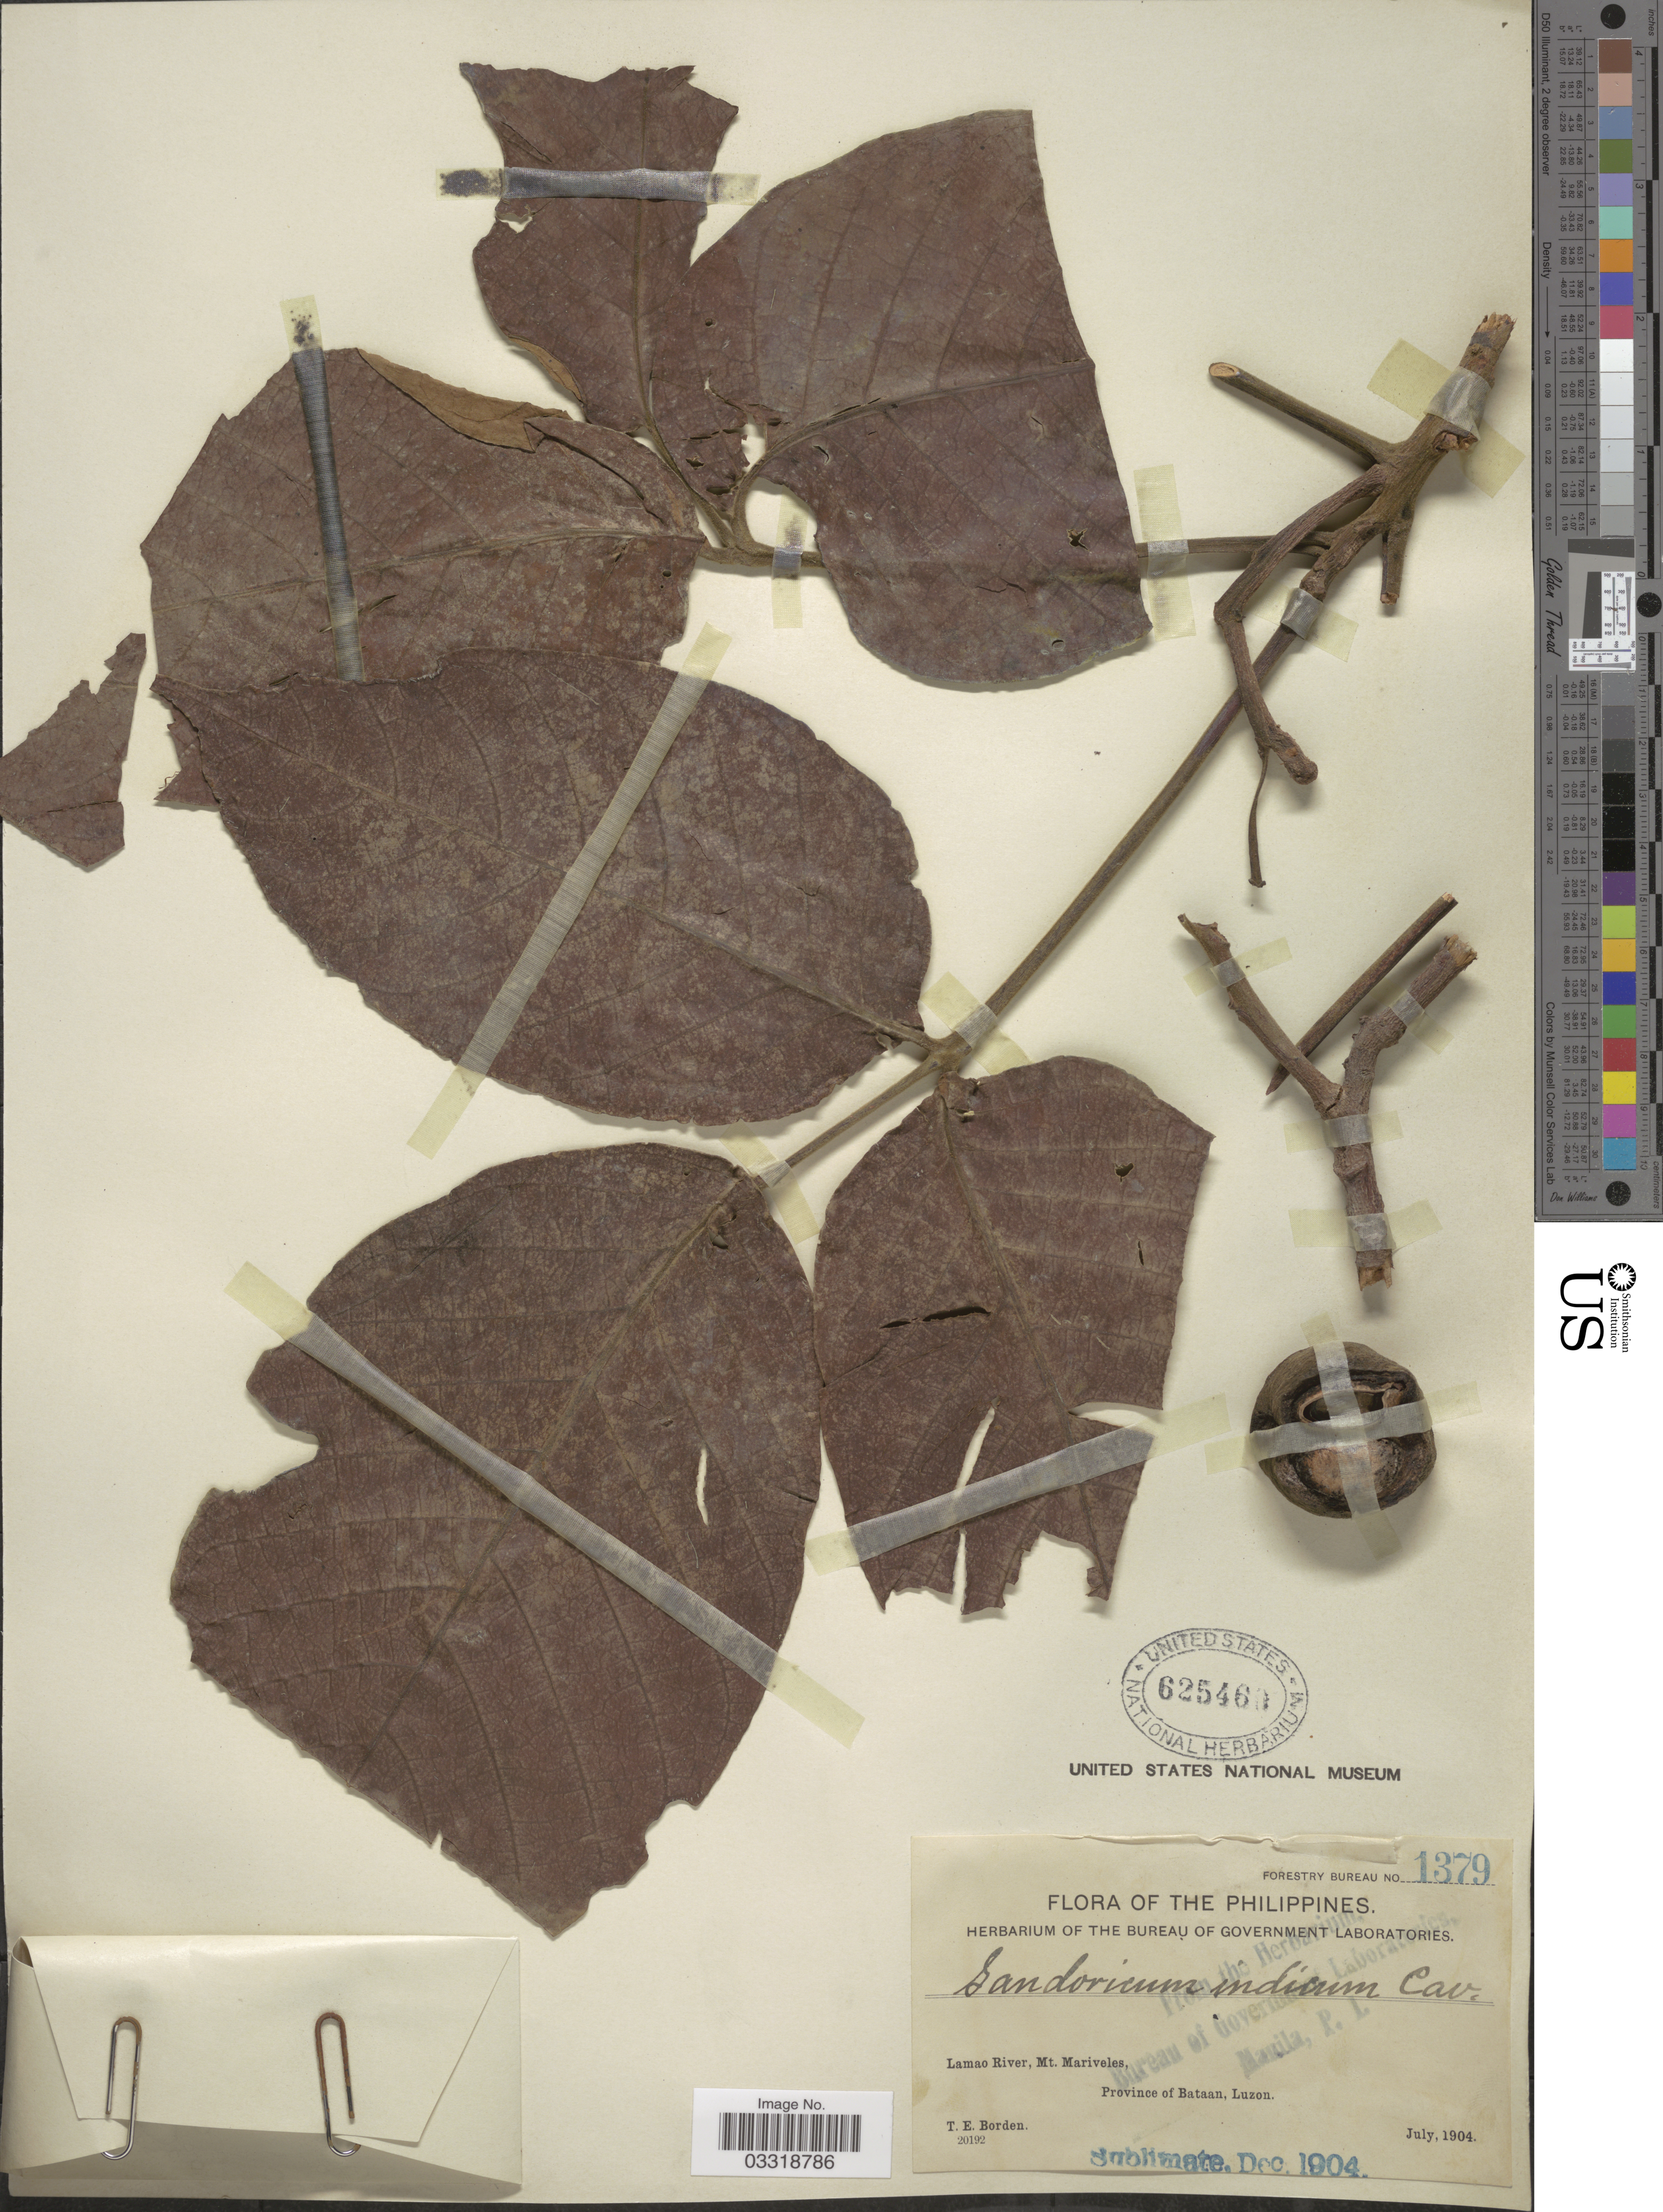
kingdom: Plantae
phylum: Tracheophyta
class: Magnoliopsida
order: Sapindales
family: Meliaceae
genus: Sandoricum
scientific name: Sandoricum koetjape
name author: (Burm. f.) Merr.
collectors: T. E. Borden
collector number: Forestry Bureau 1379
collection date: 1904-07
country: Philippines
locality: Lamao River, Mt. Mariveles, Province of Bataan, Luzon.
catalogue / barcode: US 625460